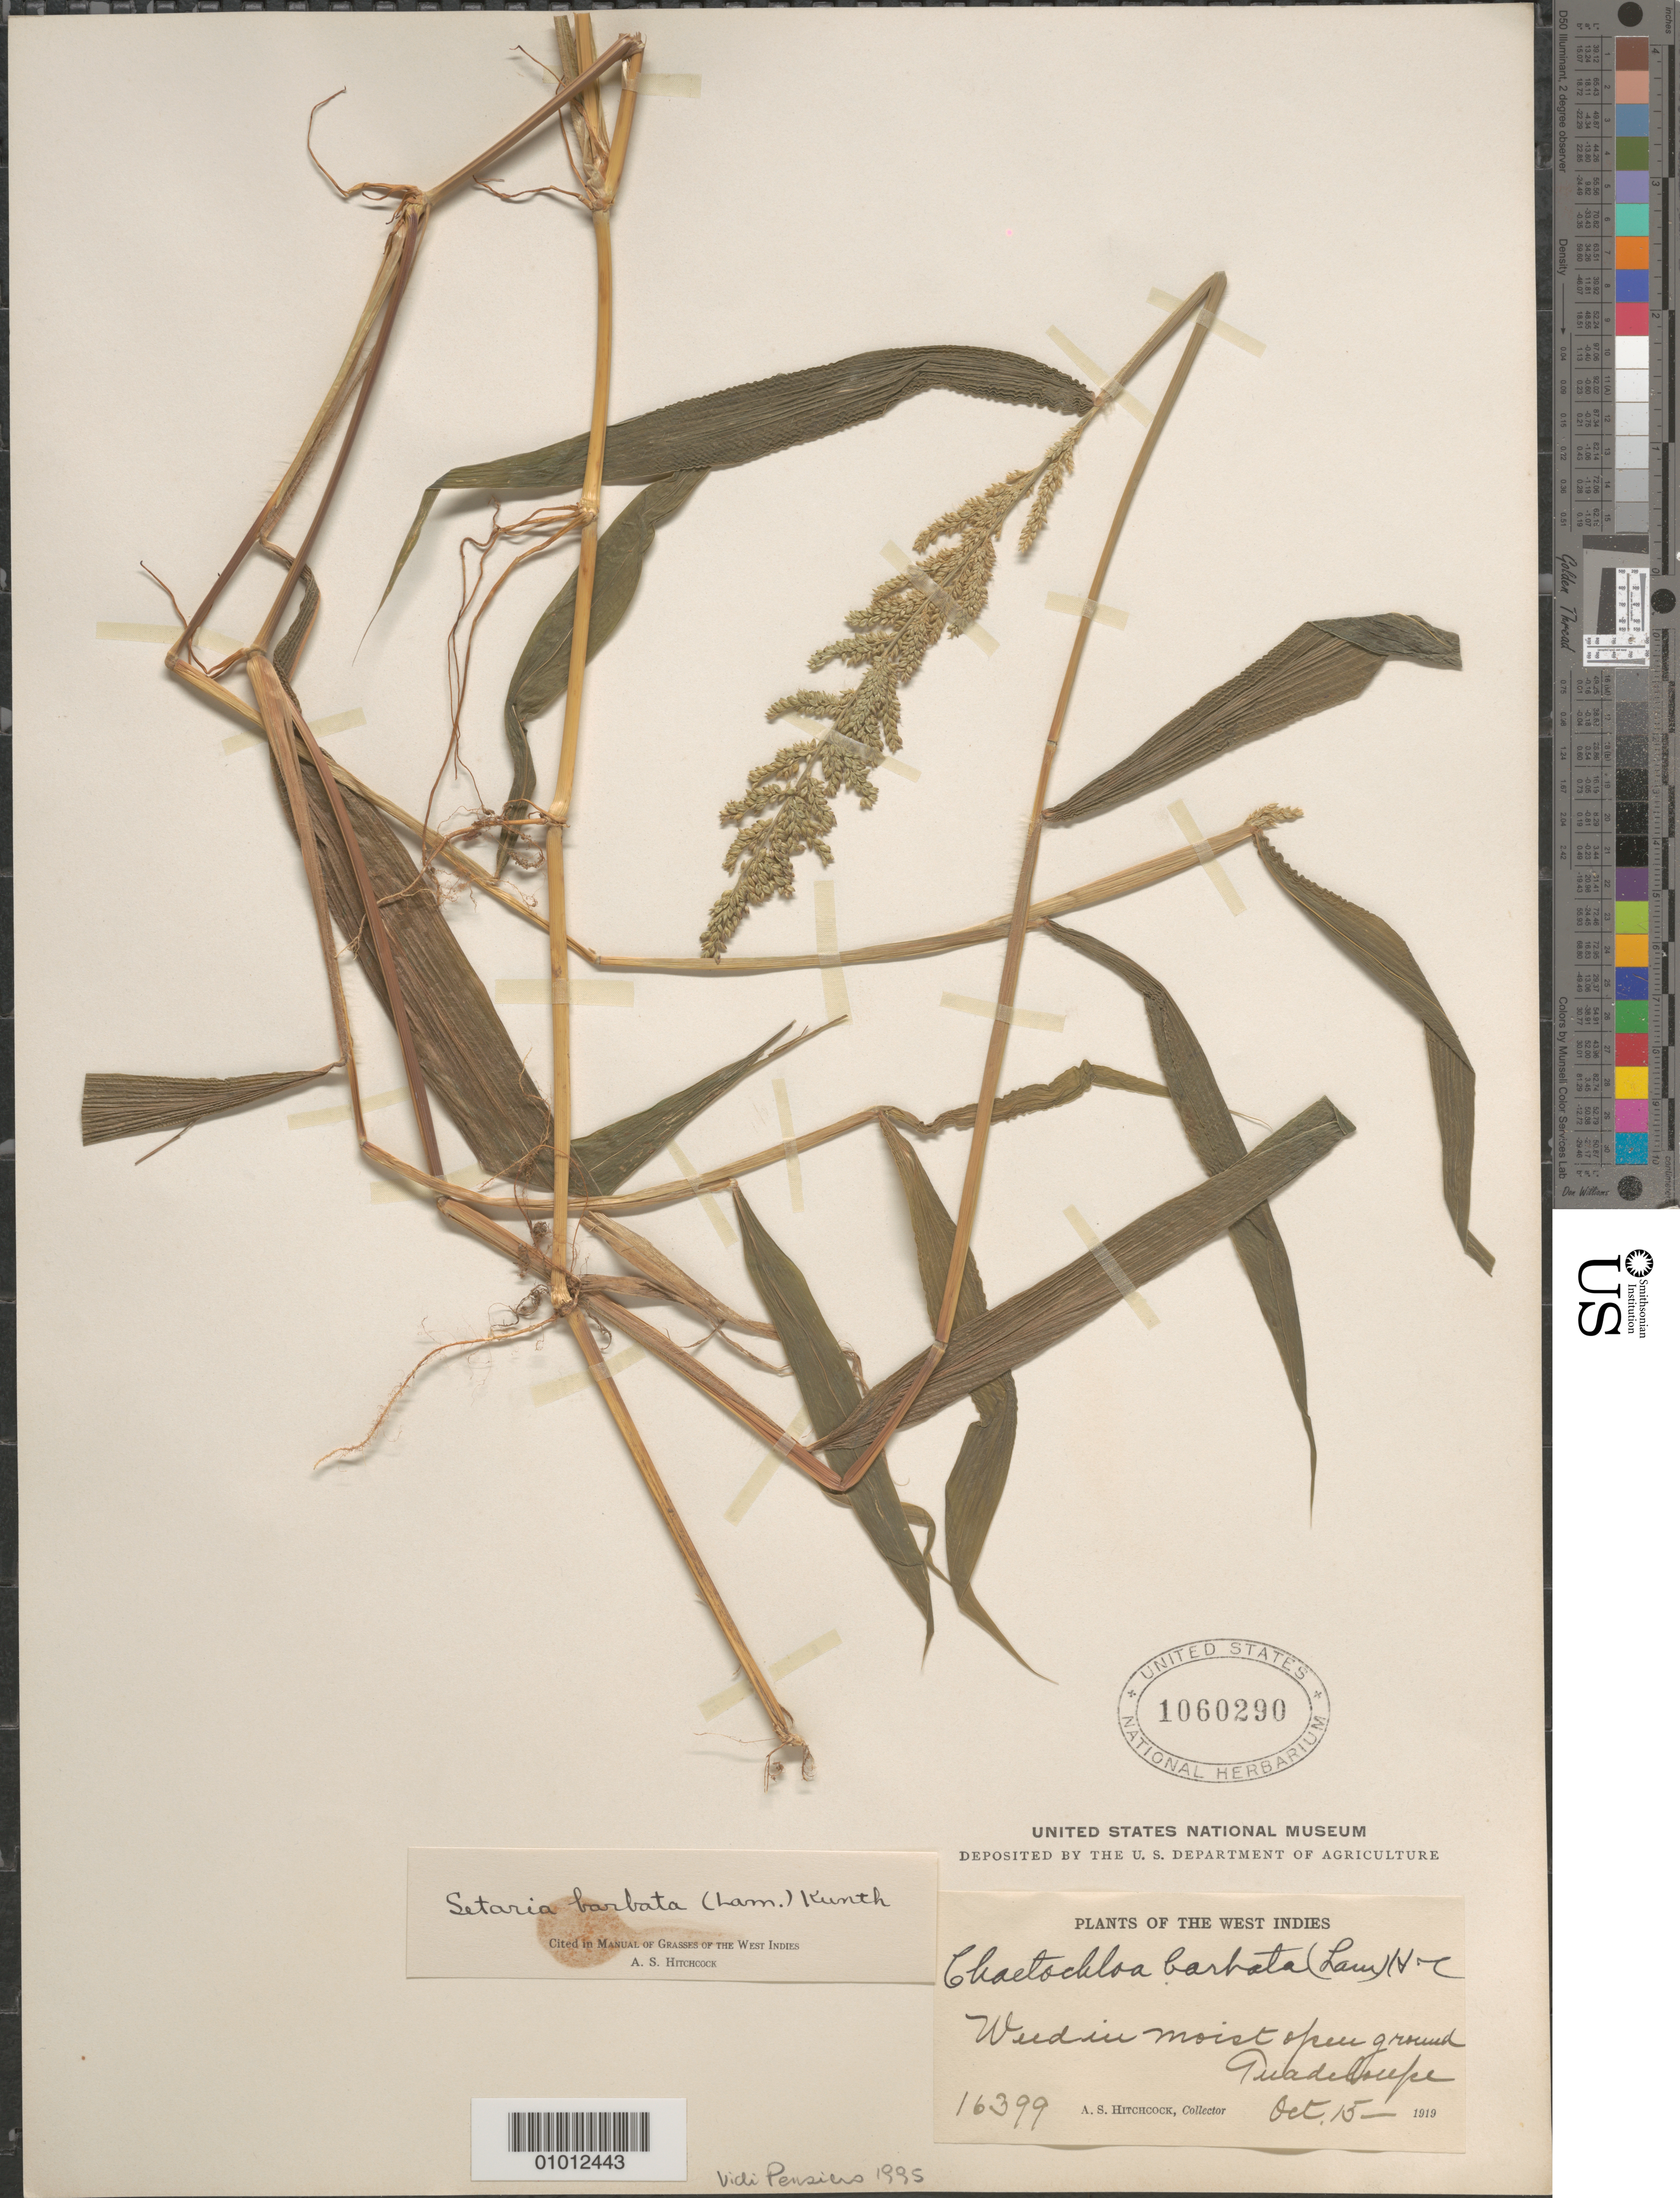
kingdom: Plantae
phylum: Tracheophyta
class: Liliopsida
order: Poales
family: Poaceae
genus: Setaria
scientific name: Setaria barbata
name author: (Lam.) Kunth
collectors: A. S. Hitchcock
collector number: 16399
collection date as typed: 15 Oct 1919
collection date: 1919-10-15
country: Guadeloupe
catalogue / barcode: US 1060290